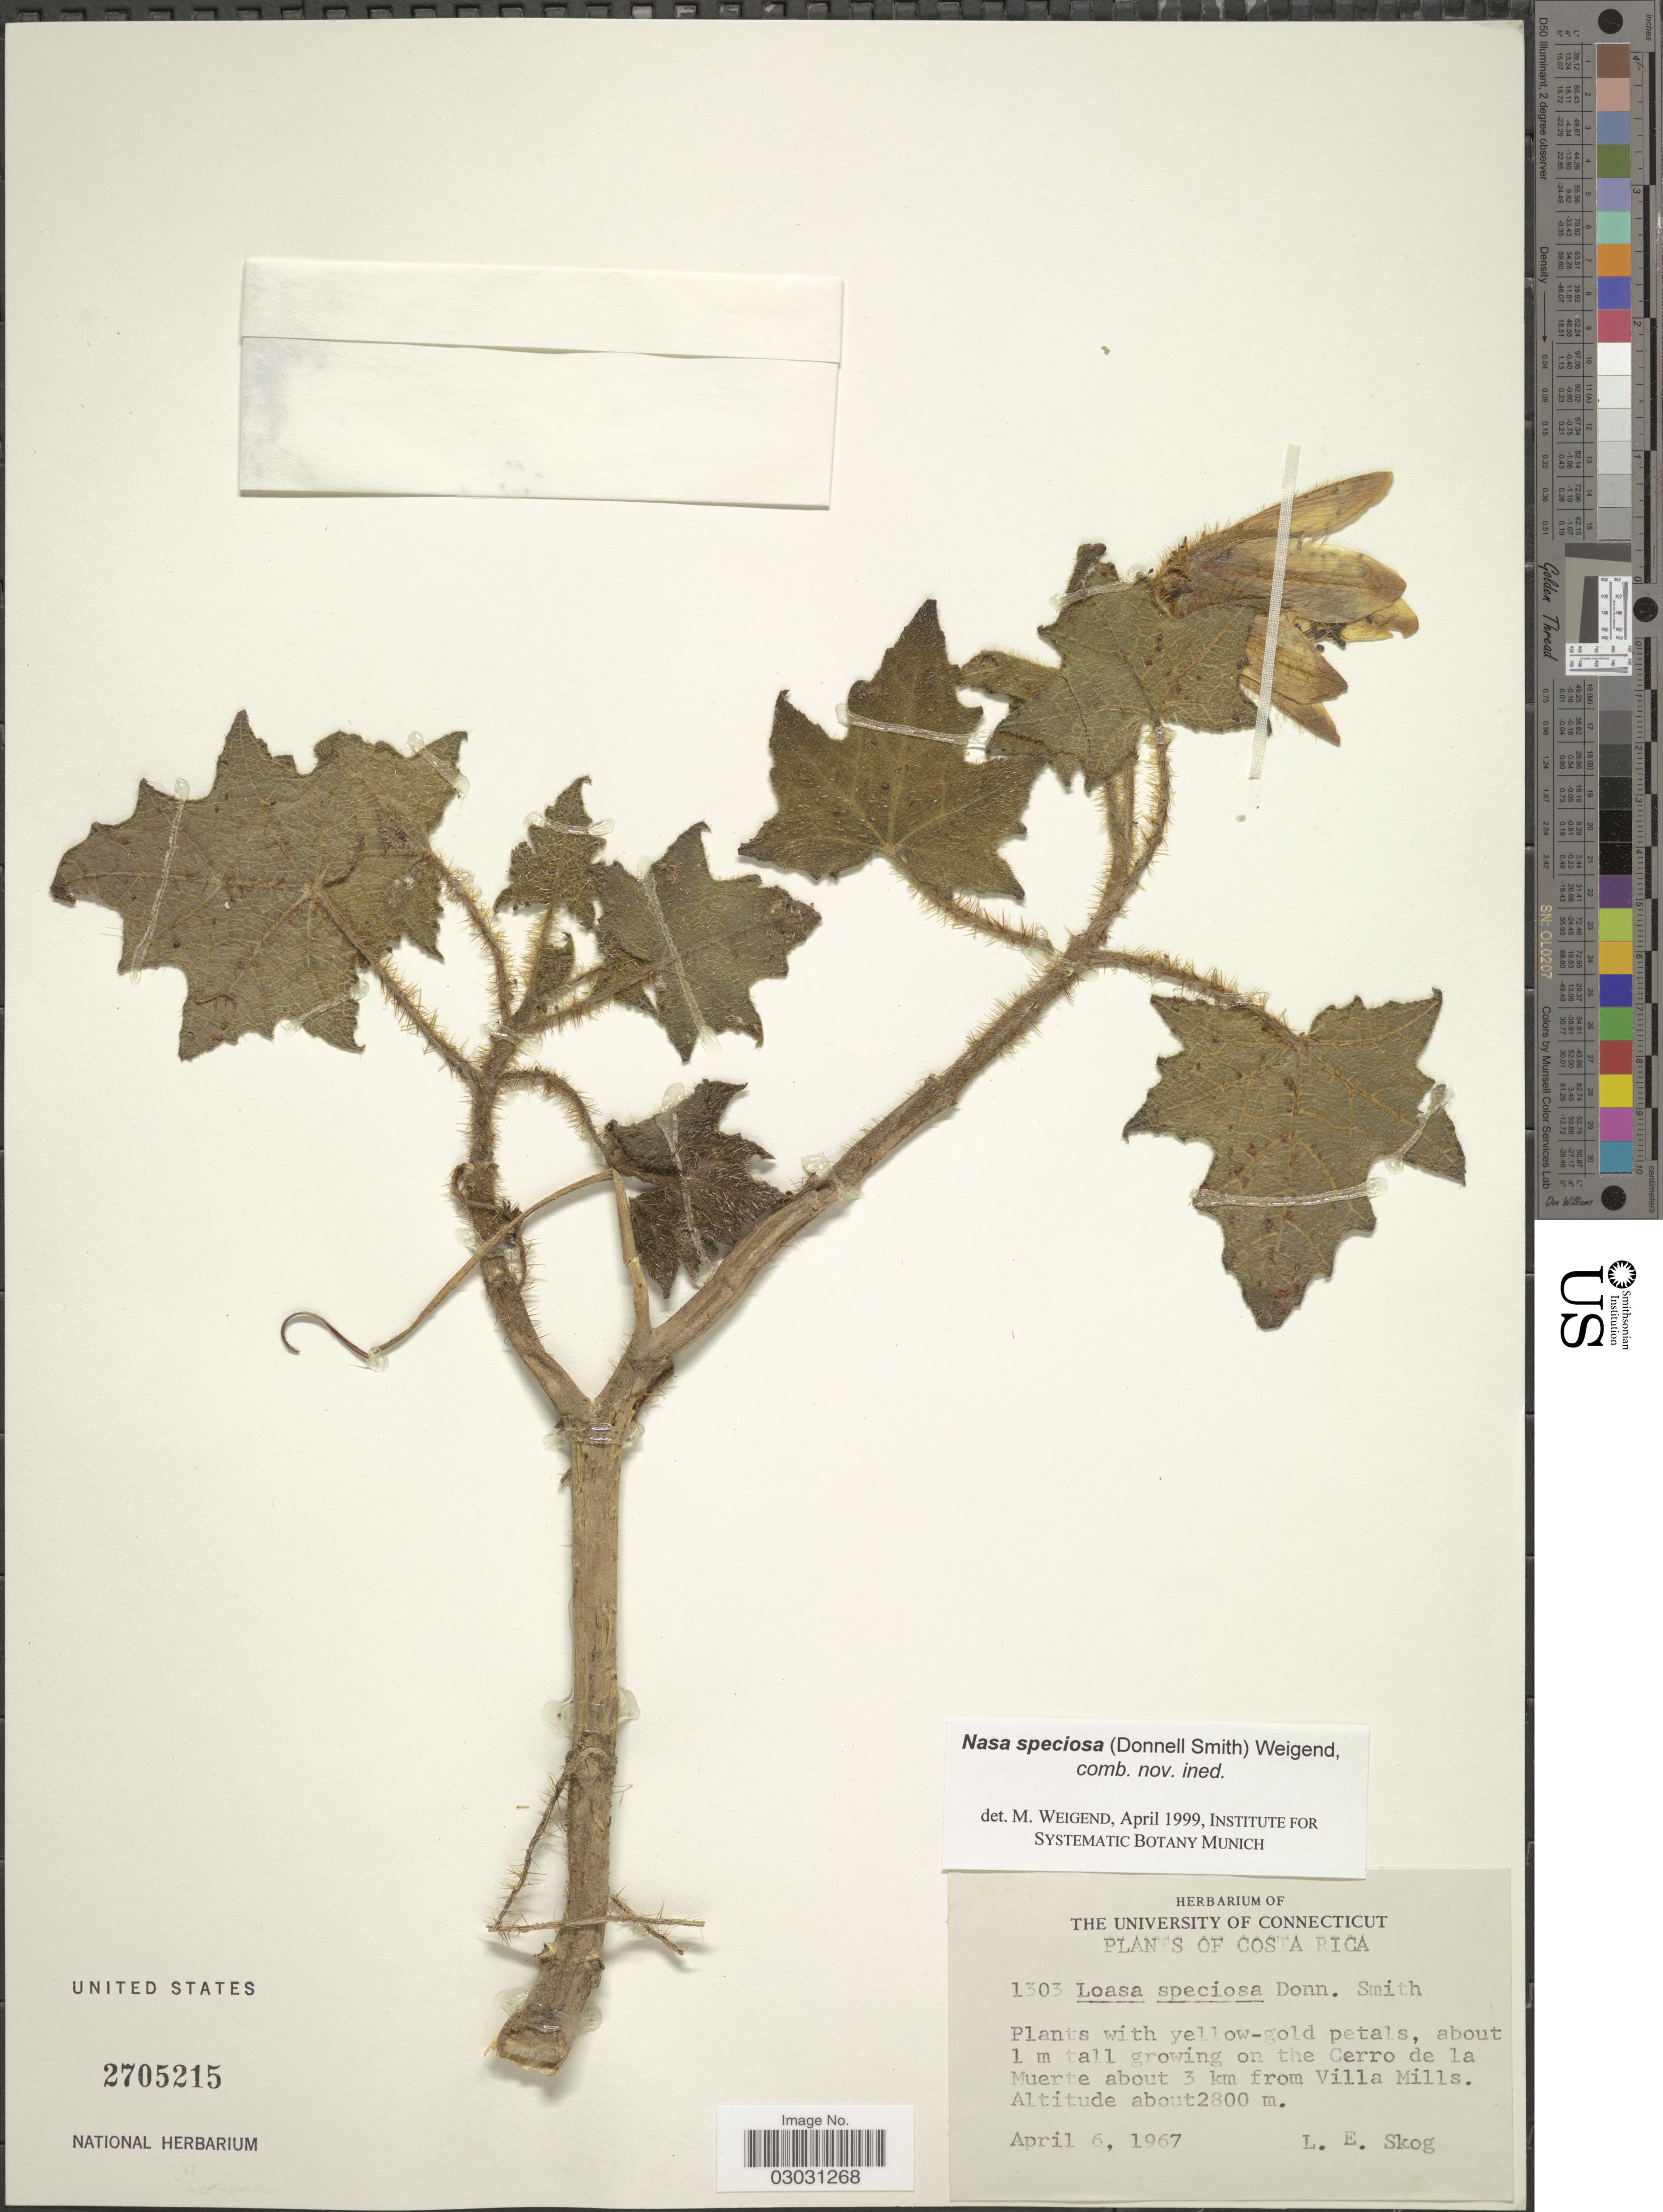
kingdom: Plantae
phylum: Tracheophyta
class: Magnoliopsida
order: Cornales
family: Loasaceae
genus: Nasa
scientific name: Nasa speciosa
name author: (Donn. Sm.) Weigend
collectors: L. E. Skog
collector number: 1303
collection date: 1967-04-06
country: Costa Rica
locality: On the Cerro de la Muerte about 3 km from Villa Mills.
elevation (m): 2800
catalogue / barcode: US 2705215